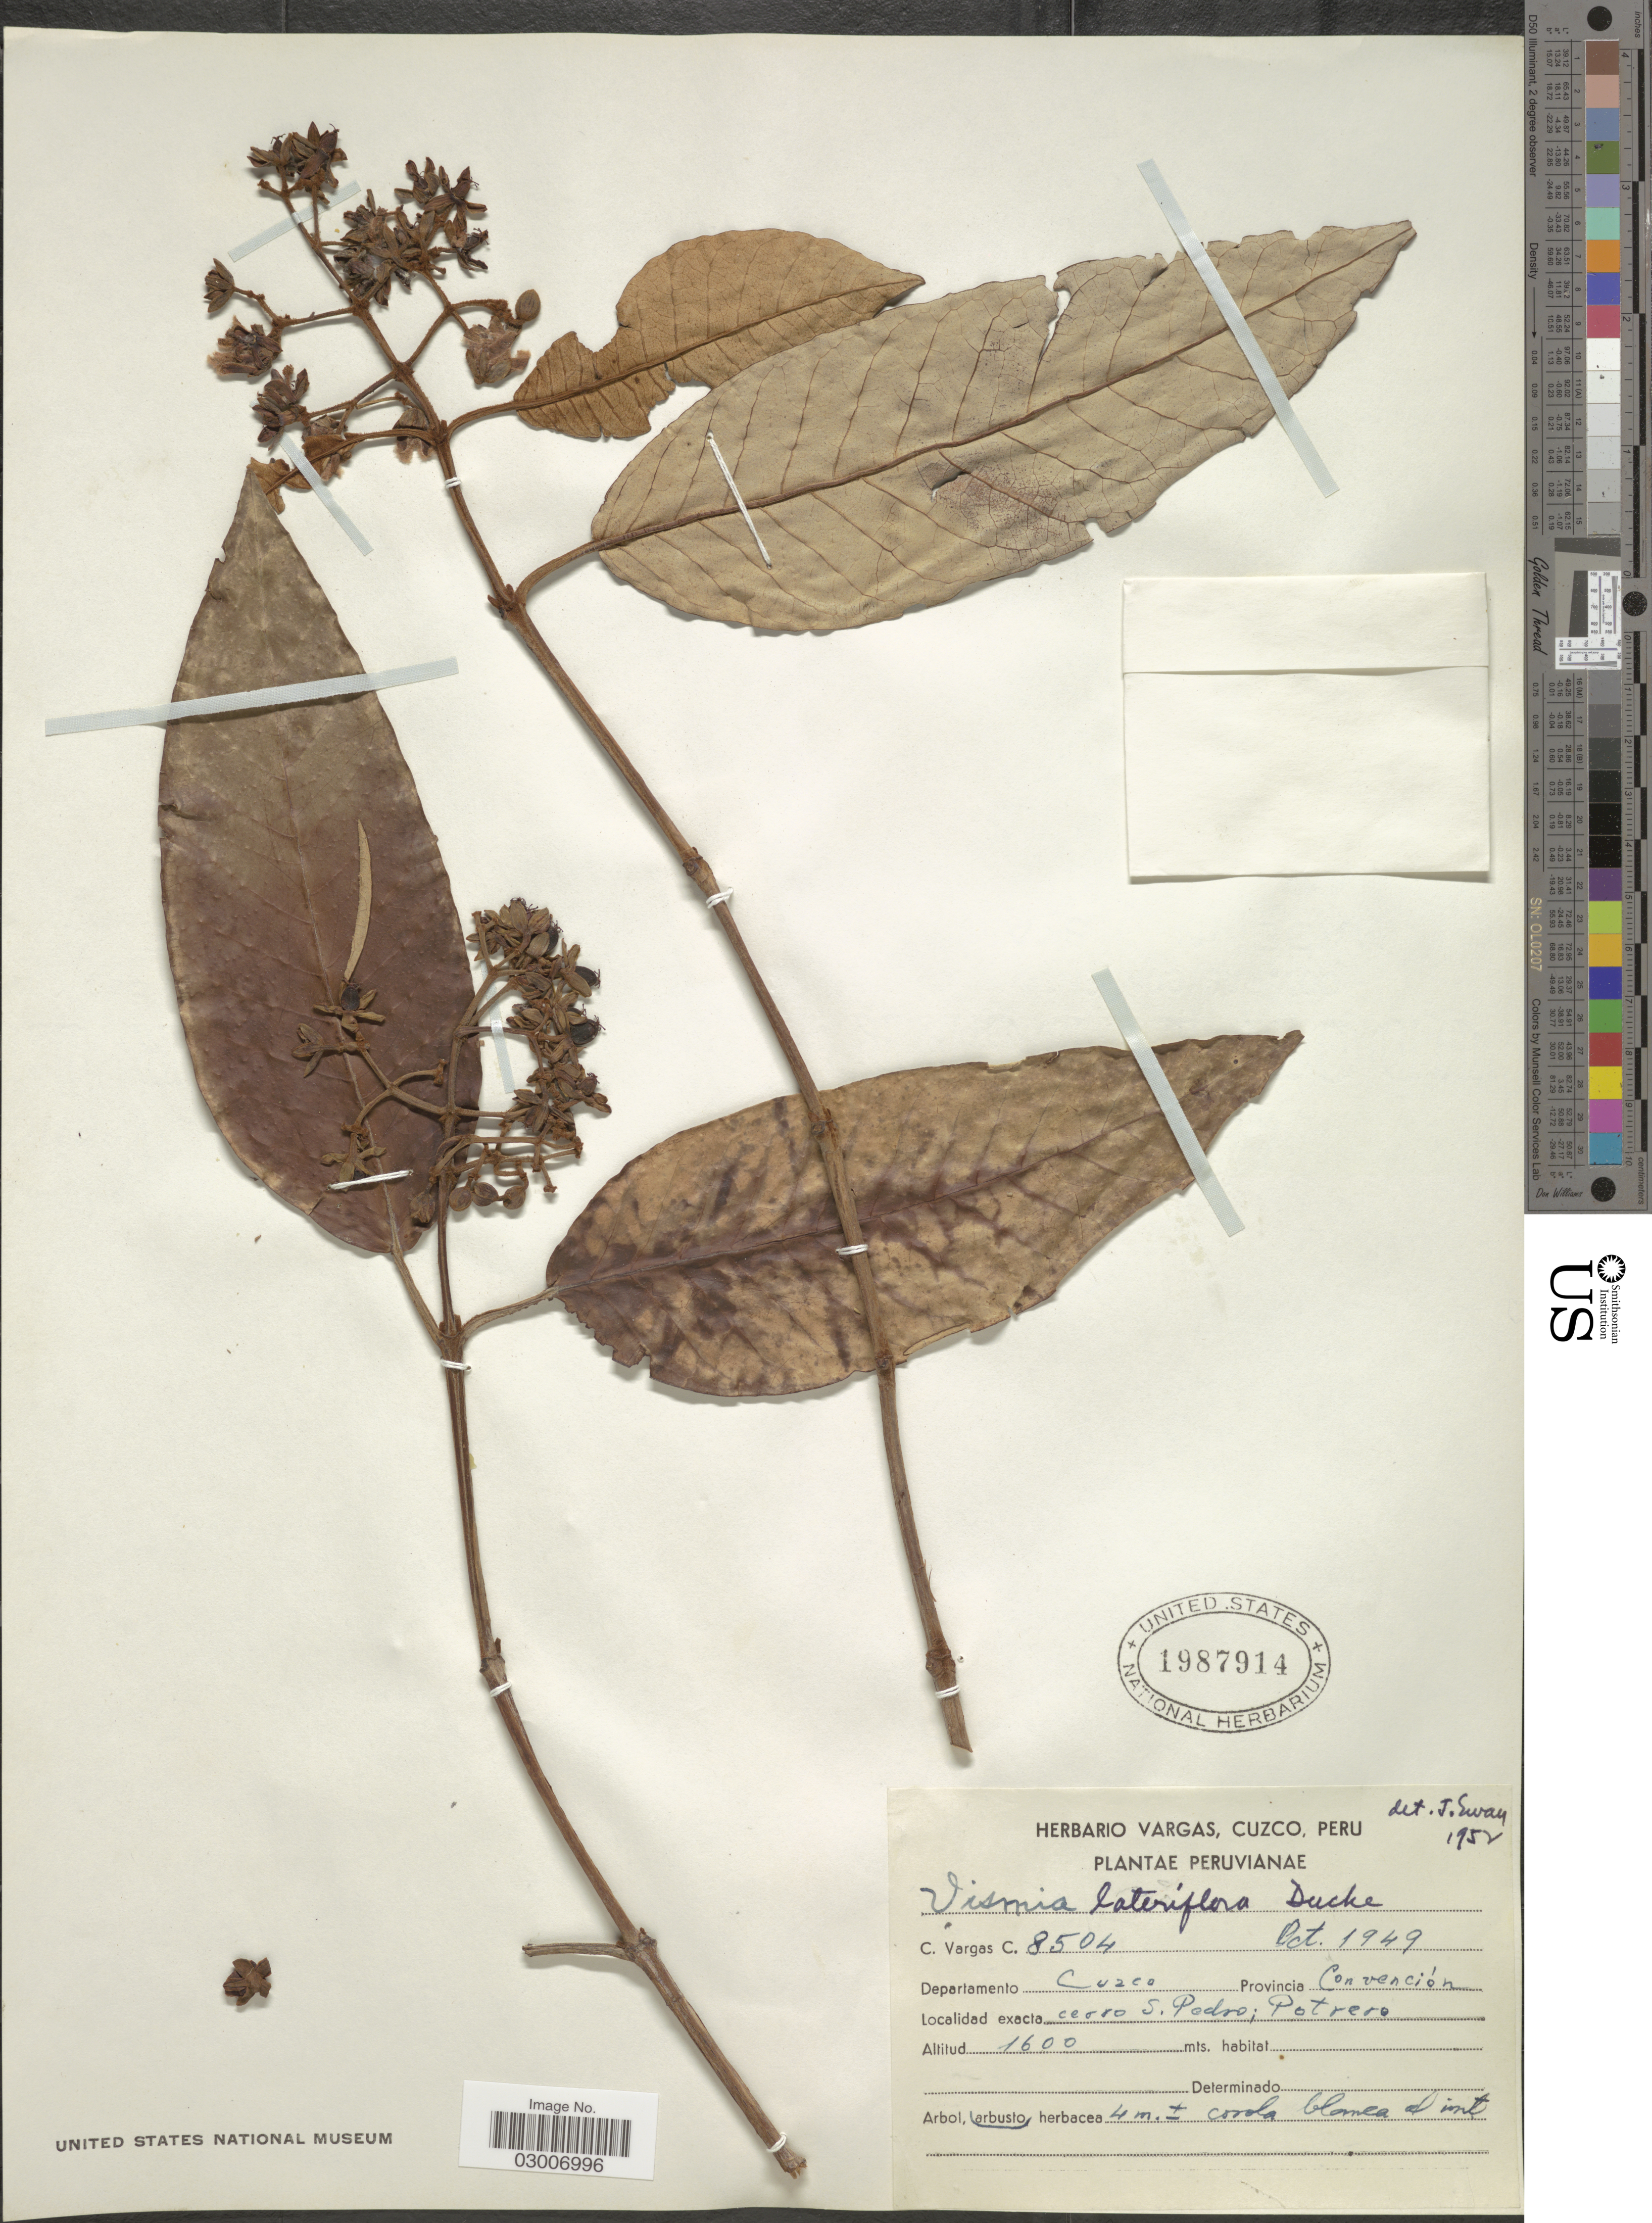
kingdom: Plantae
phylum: Tracheophyta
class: Magnoliopsida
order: Malpighiales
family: Hypericaceae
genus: Vismia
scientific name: Vismia rusbyi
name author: Ewan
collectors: C. Vargas Calderón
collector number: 8504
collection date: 1949-10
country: Peru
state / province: Cusco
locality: Departamento Cuzco. Provincia Convención. Cerro S. Pedro; Potrero.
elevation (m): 1600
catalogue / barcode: US 1987914